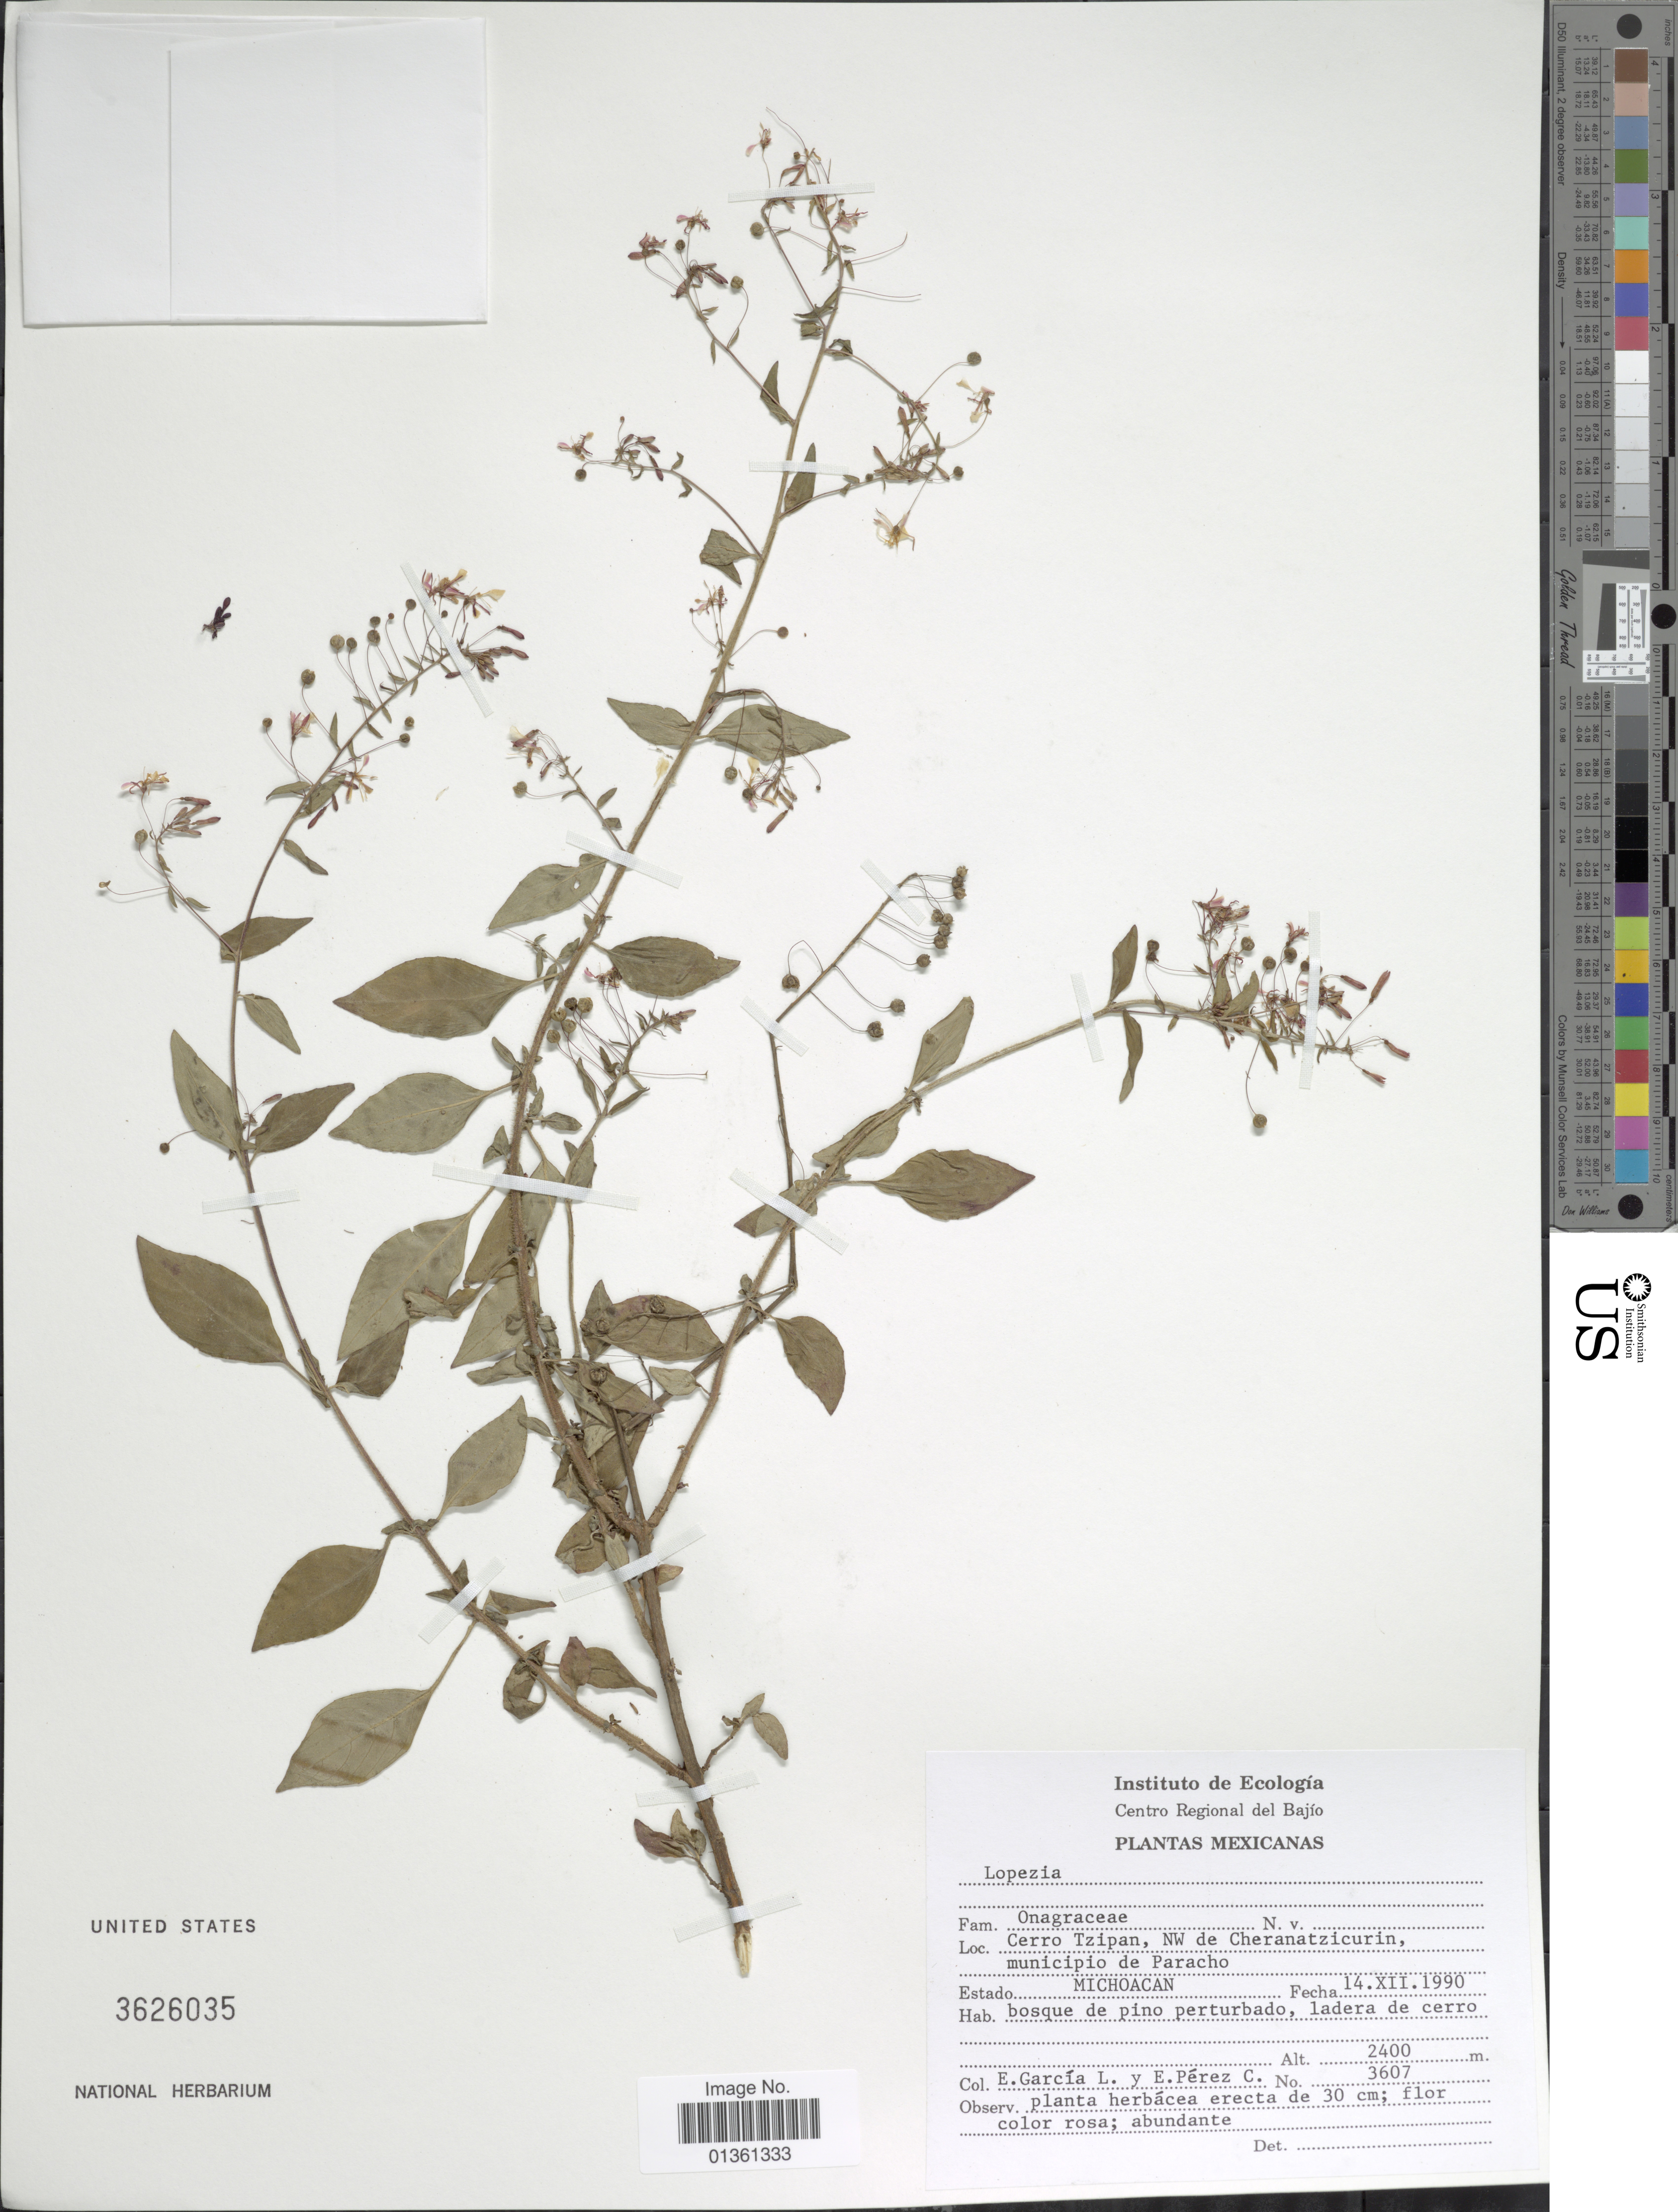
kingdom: Plantae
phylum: Tracheophyta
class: Magnoliopsida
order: Myrtales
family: Onagraceae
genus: Lopezia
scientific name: Lopezia sp.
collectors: E. García L. & E. Pérez C.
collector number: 3607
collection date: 1990-12-14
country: Mexico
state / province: Michoacán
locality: Cerro Tzipan, NW de Cheranatzicurin, municipio de Paracho.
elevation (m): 2400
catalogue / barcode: US 3626035